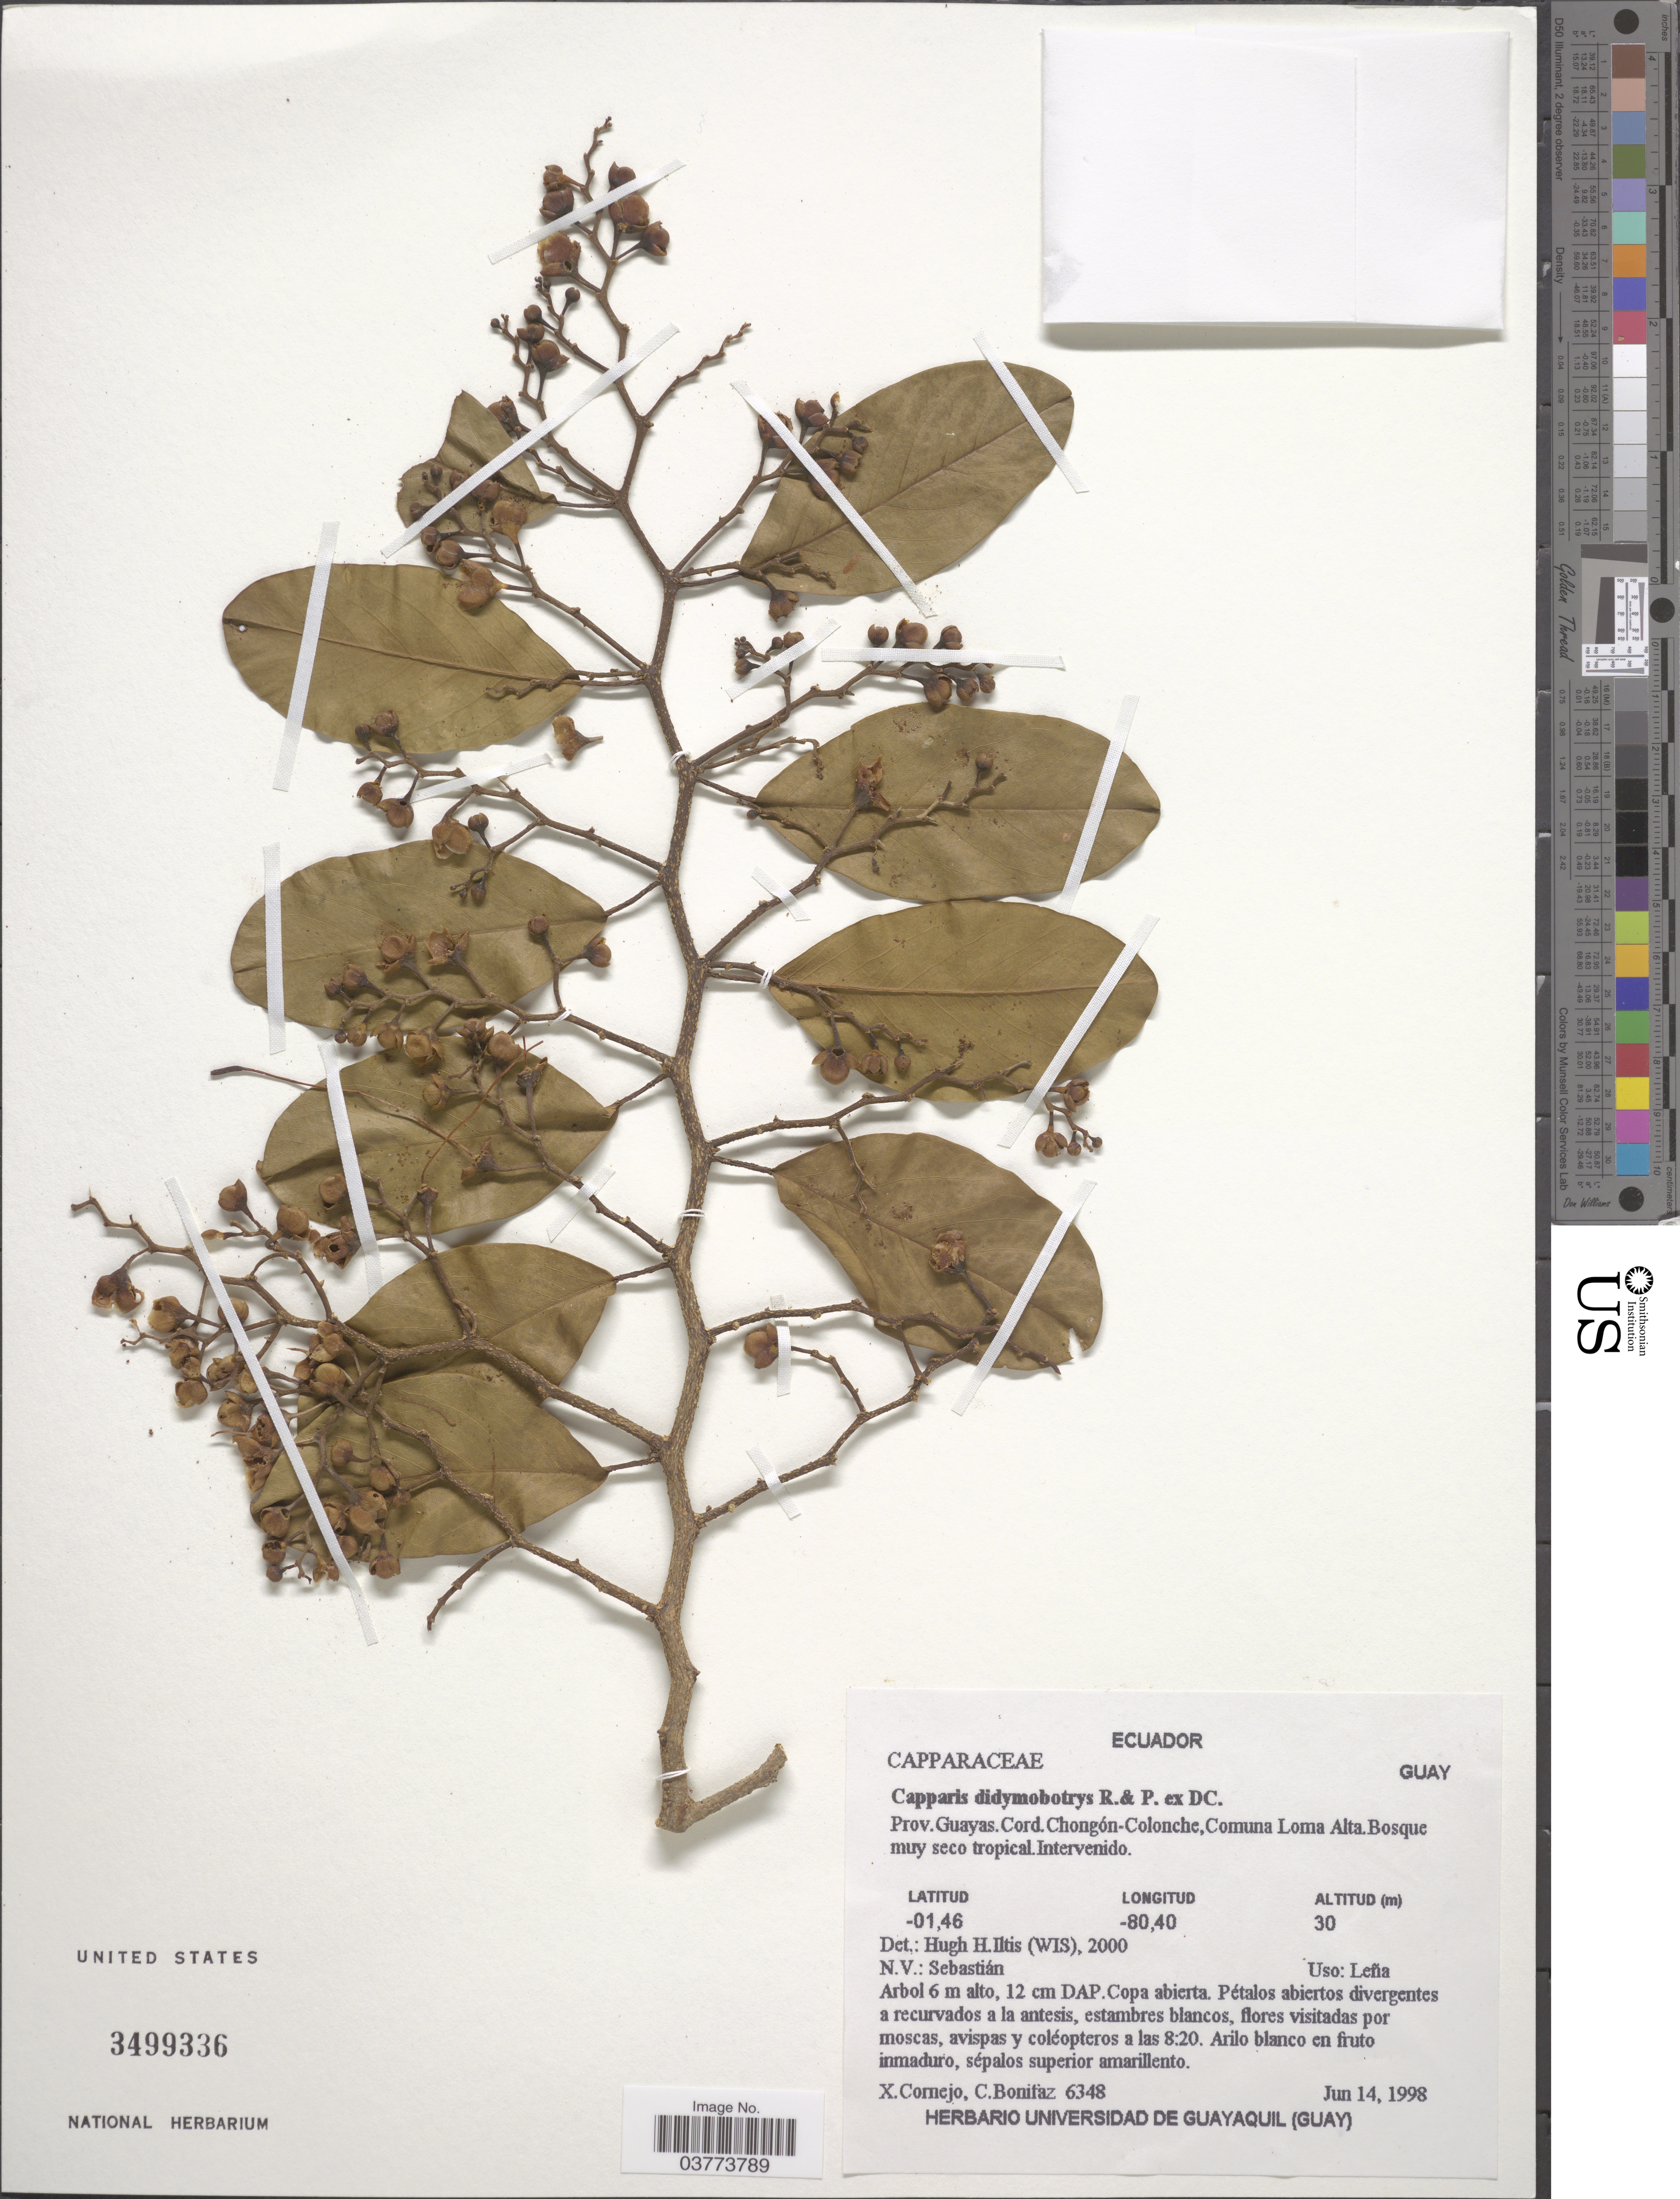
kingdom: Plantae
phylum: Tracheophyta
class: Magnoliopsida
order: Brassicales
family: Capparaceae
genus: Cynophalla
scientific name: Cynophalla didymobotrys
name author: (Ruiz & Pav. ex DC.) Cornejo & Iltis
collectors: X. F. Cornejo & C. Bonifaz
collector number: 6348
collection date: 1998-06-14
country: Ecuador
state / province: Guayas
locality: Cord. Chongón - Colonche, Comuna Loma Alta. Bosque muy seco tropical. Intervenido.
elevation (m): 30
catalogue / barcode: US 3499336